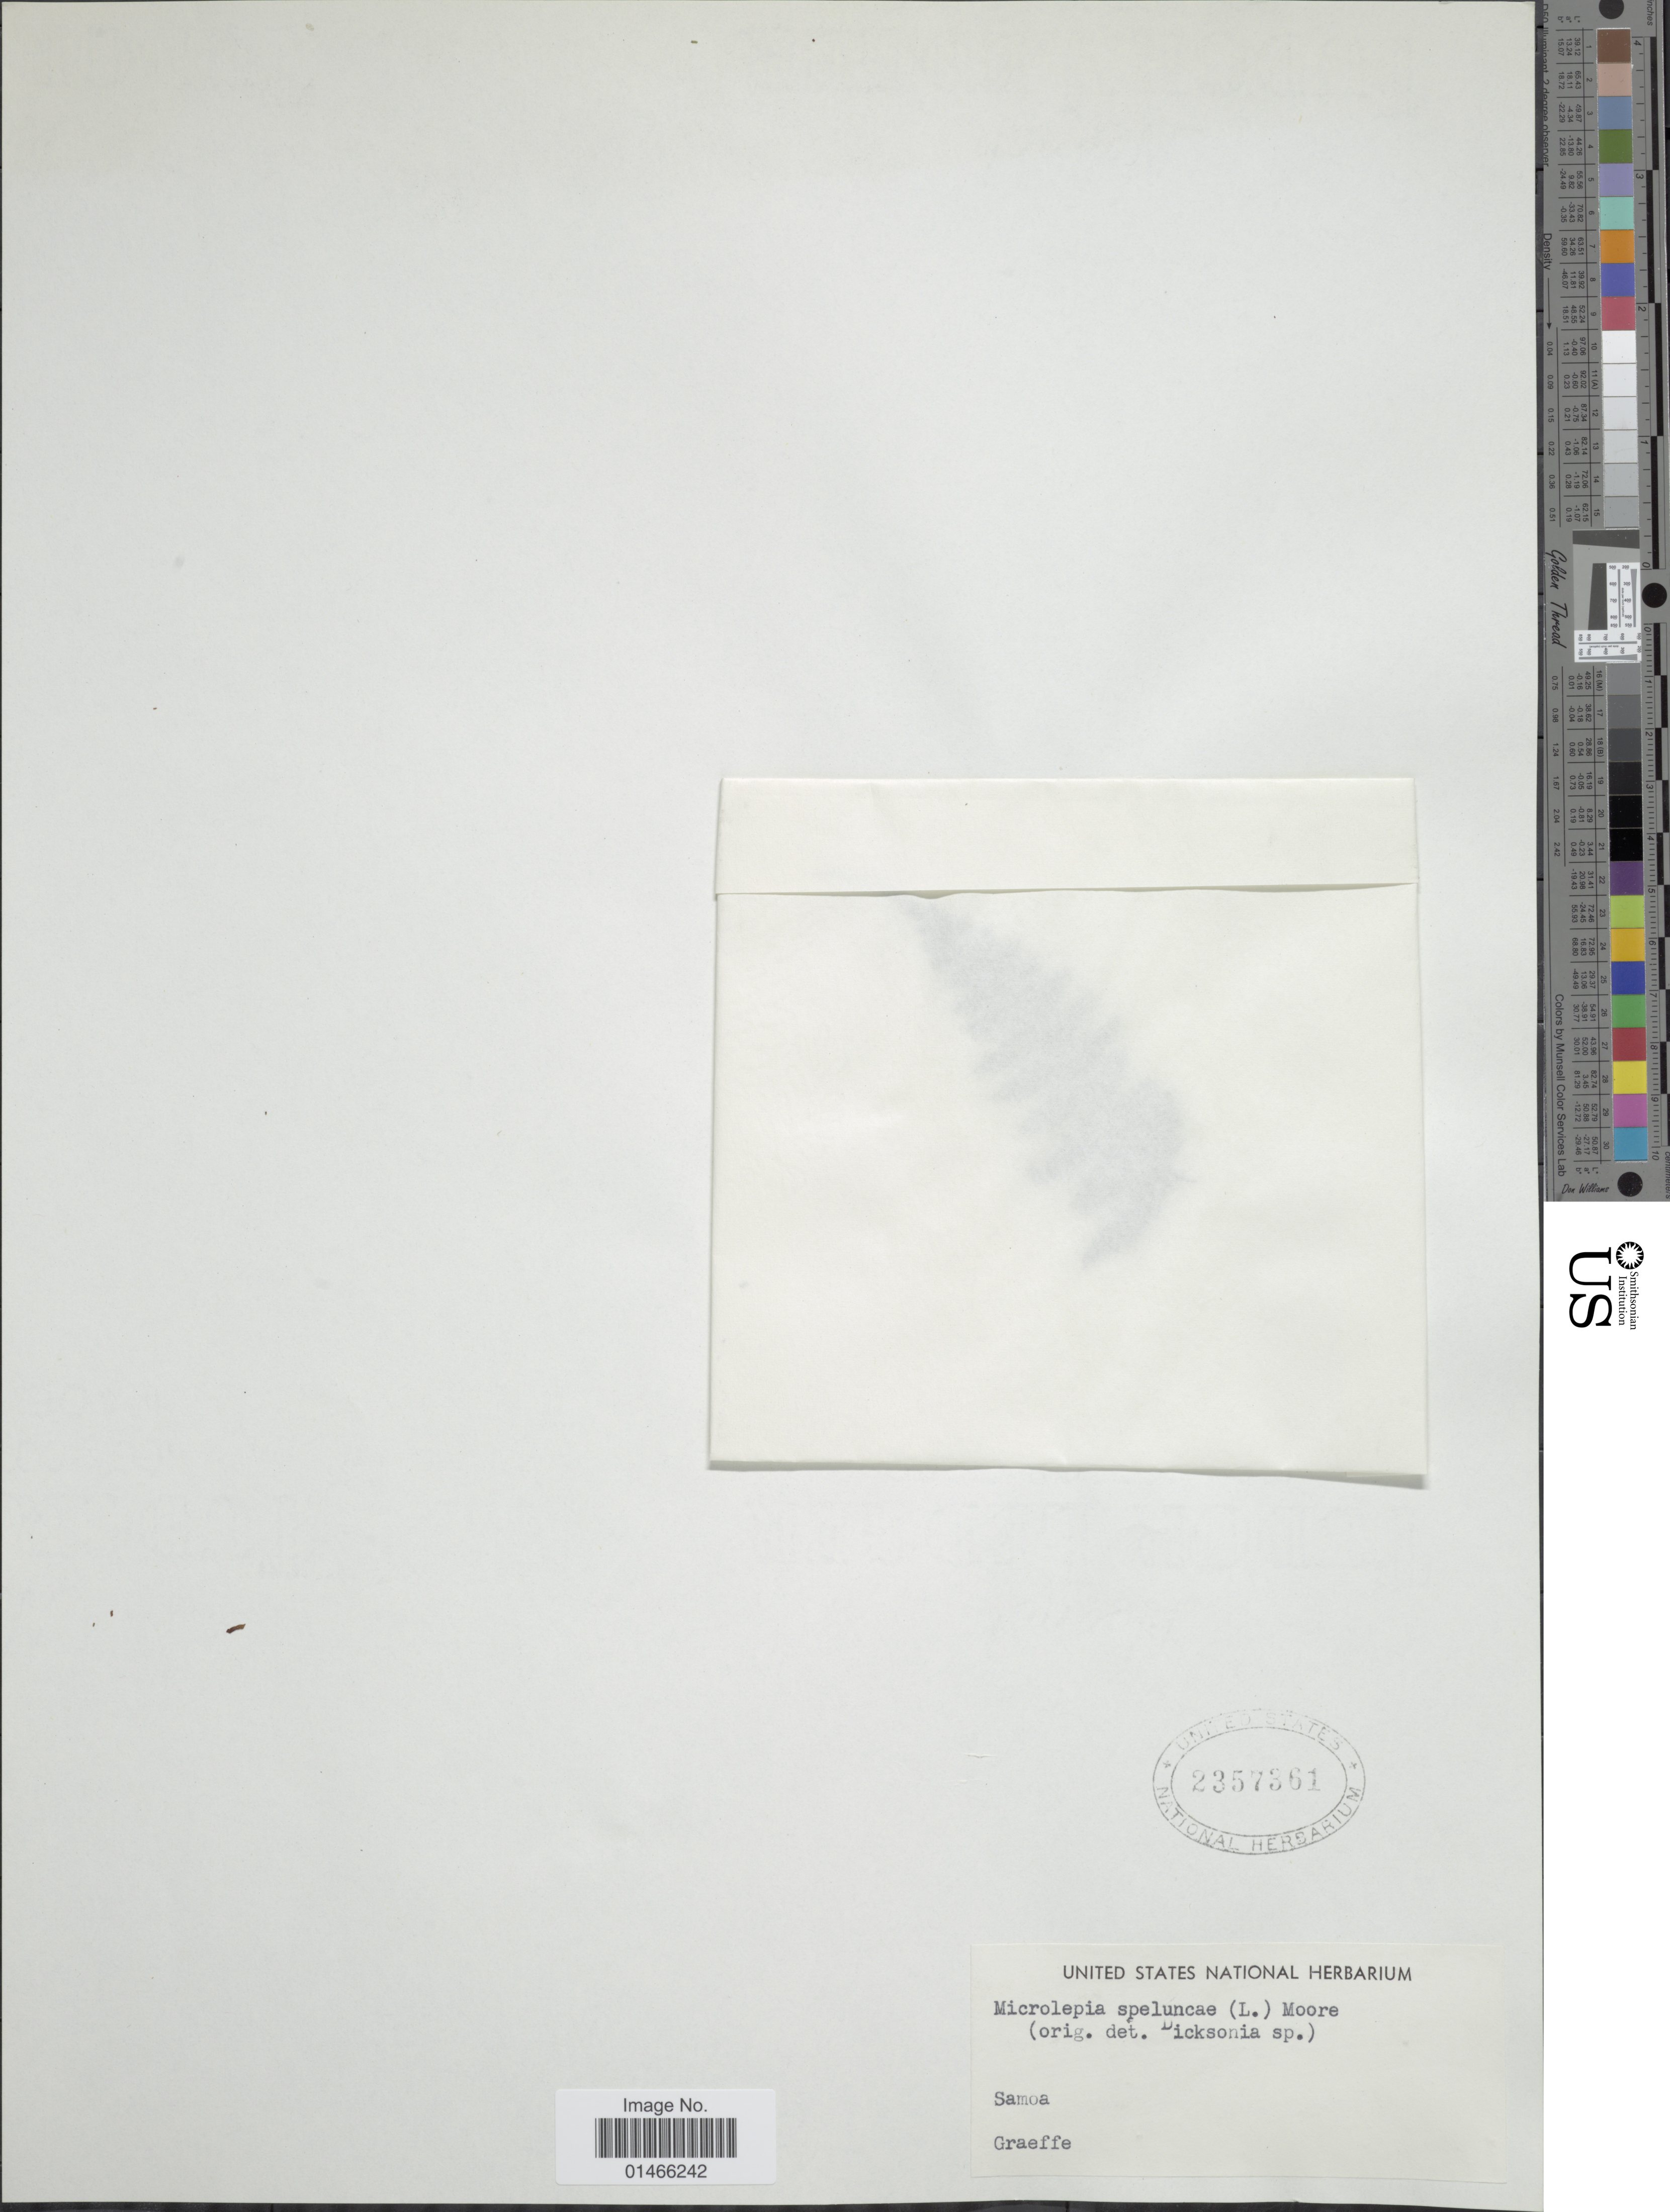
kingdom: Plantae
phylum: Tracheophyta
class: Polypodiopsida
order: Polypodiales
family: Dennstaedtiaceae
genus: Microlepia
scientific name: Microlepia speluncae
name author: (L.) T. Moore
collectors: Graffe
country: American Samoa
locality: Samoa.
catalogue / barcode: US 2357361